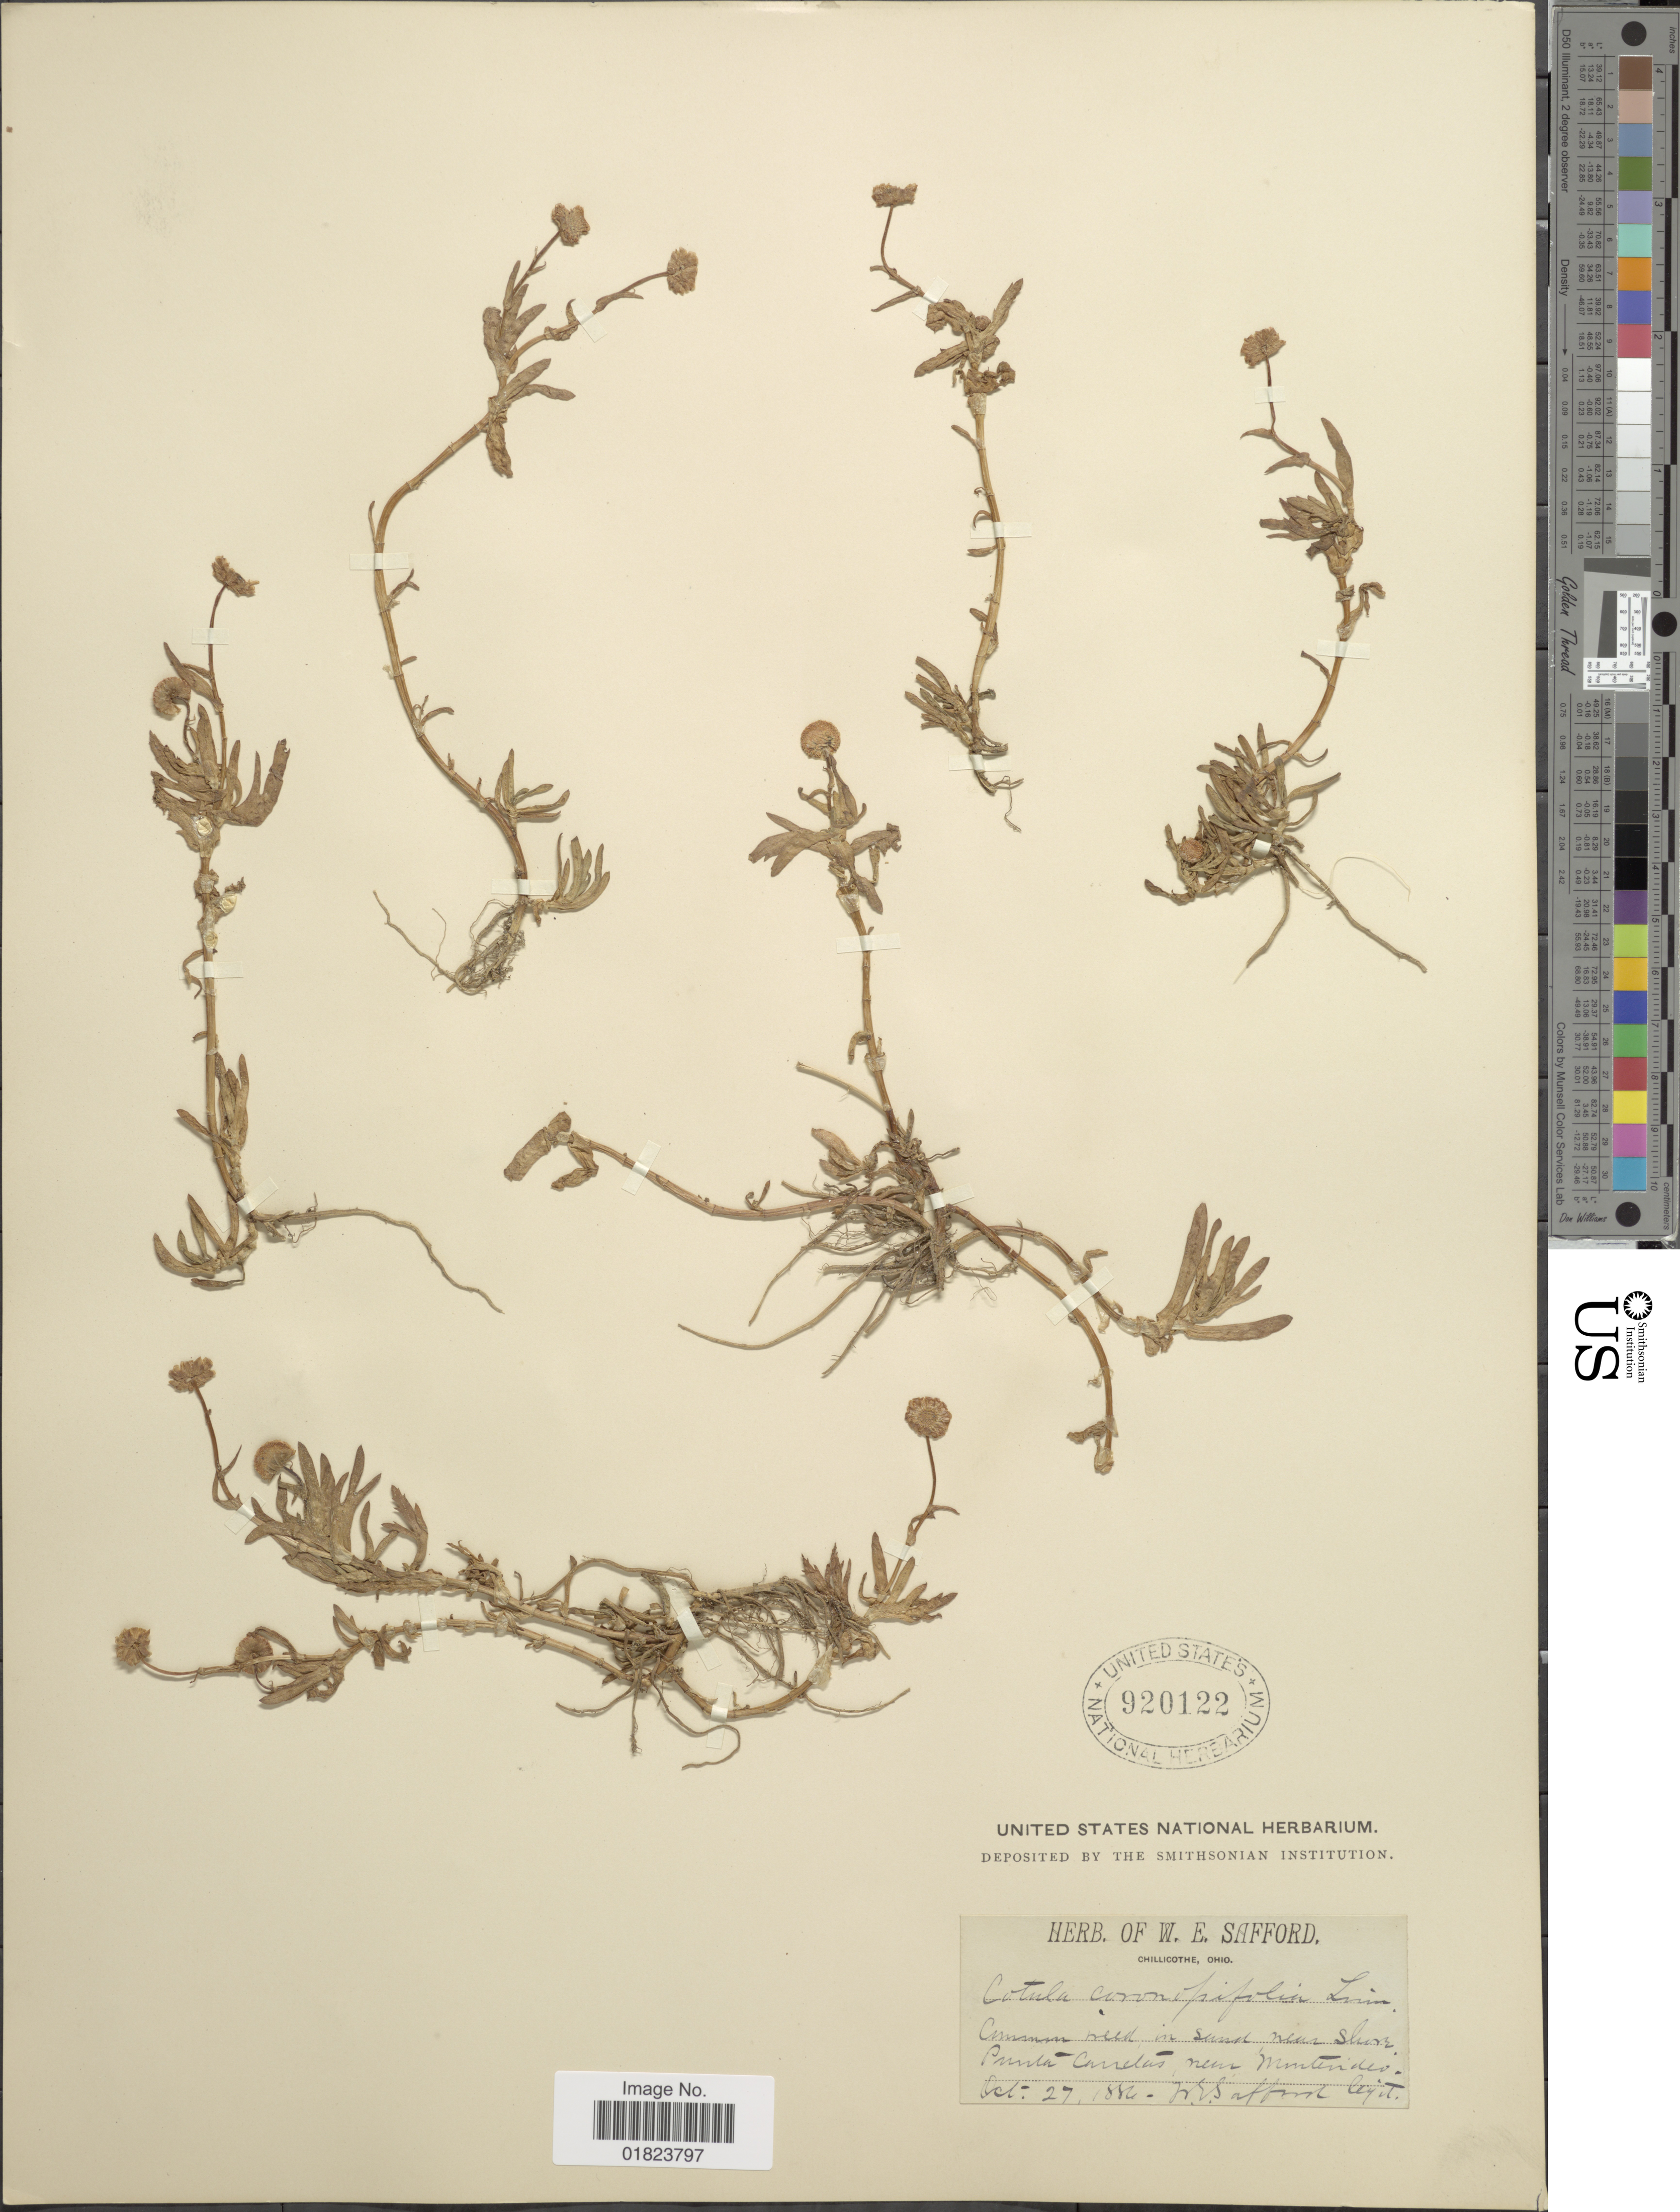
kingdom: Plantae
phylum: Tracheophyta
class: Magnoliopsida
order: Asterales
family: Asteraceae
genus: Cotula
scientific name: Cotula coronopifolia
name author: L.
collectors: W. E. Safford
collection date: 1886-10-27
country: Uruguay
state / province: Montevideo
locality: Common wild in sand near shore Punta Carretas near Montevideo. [interpreted]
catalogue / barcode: US 920122